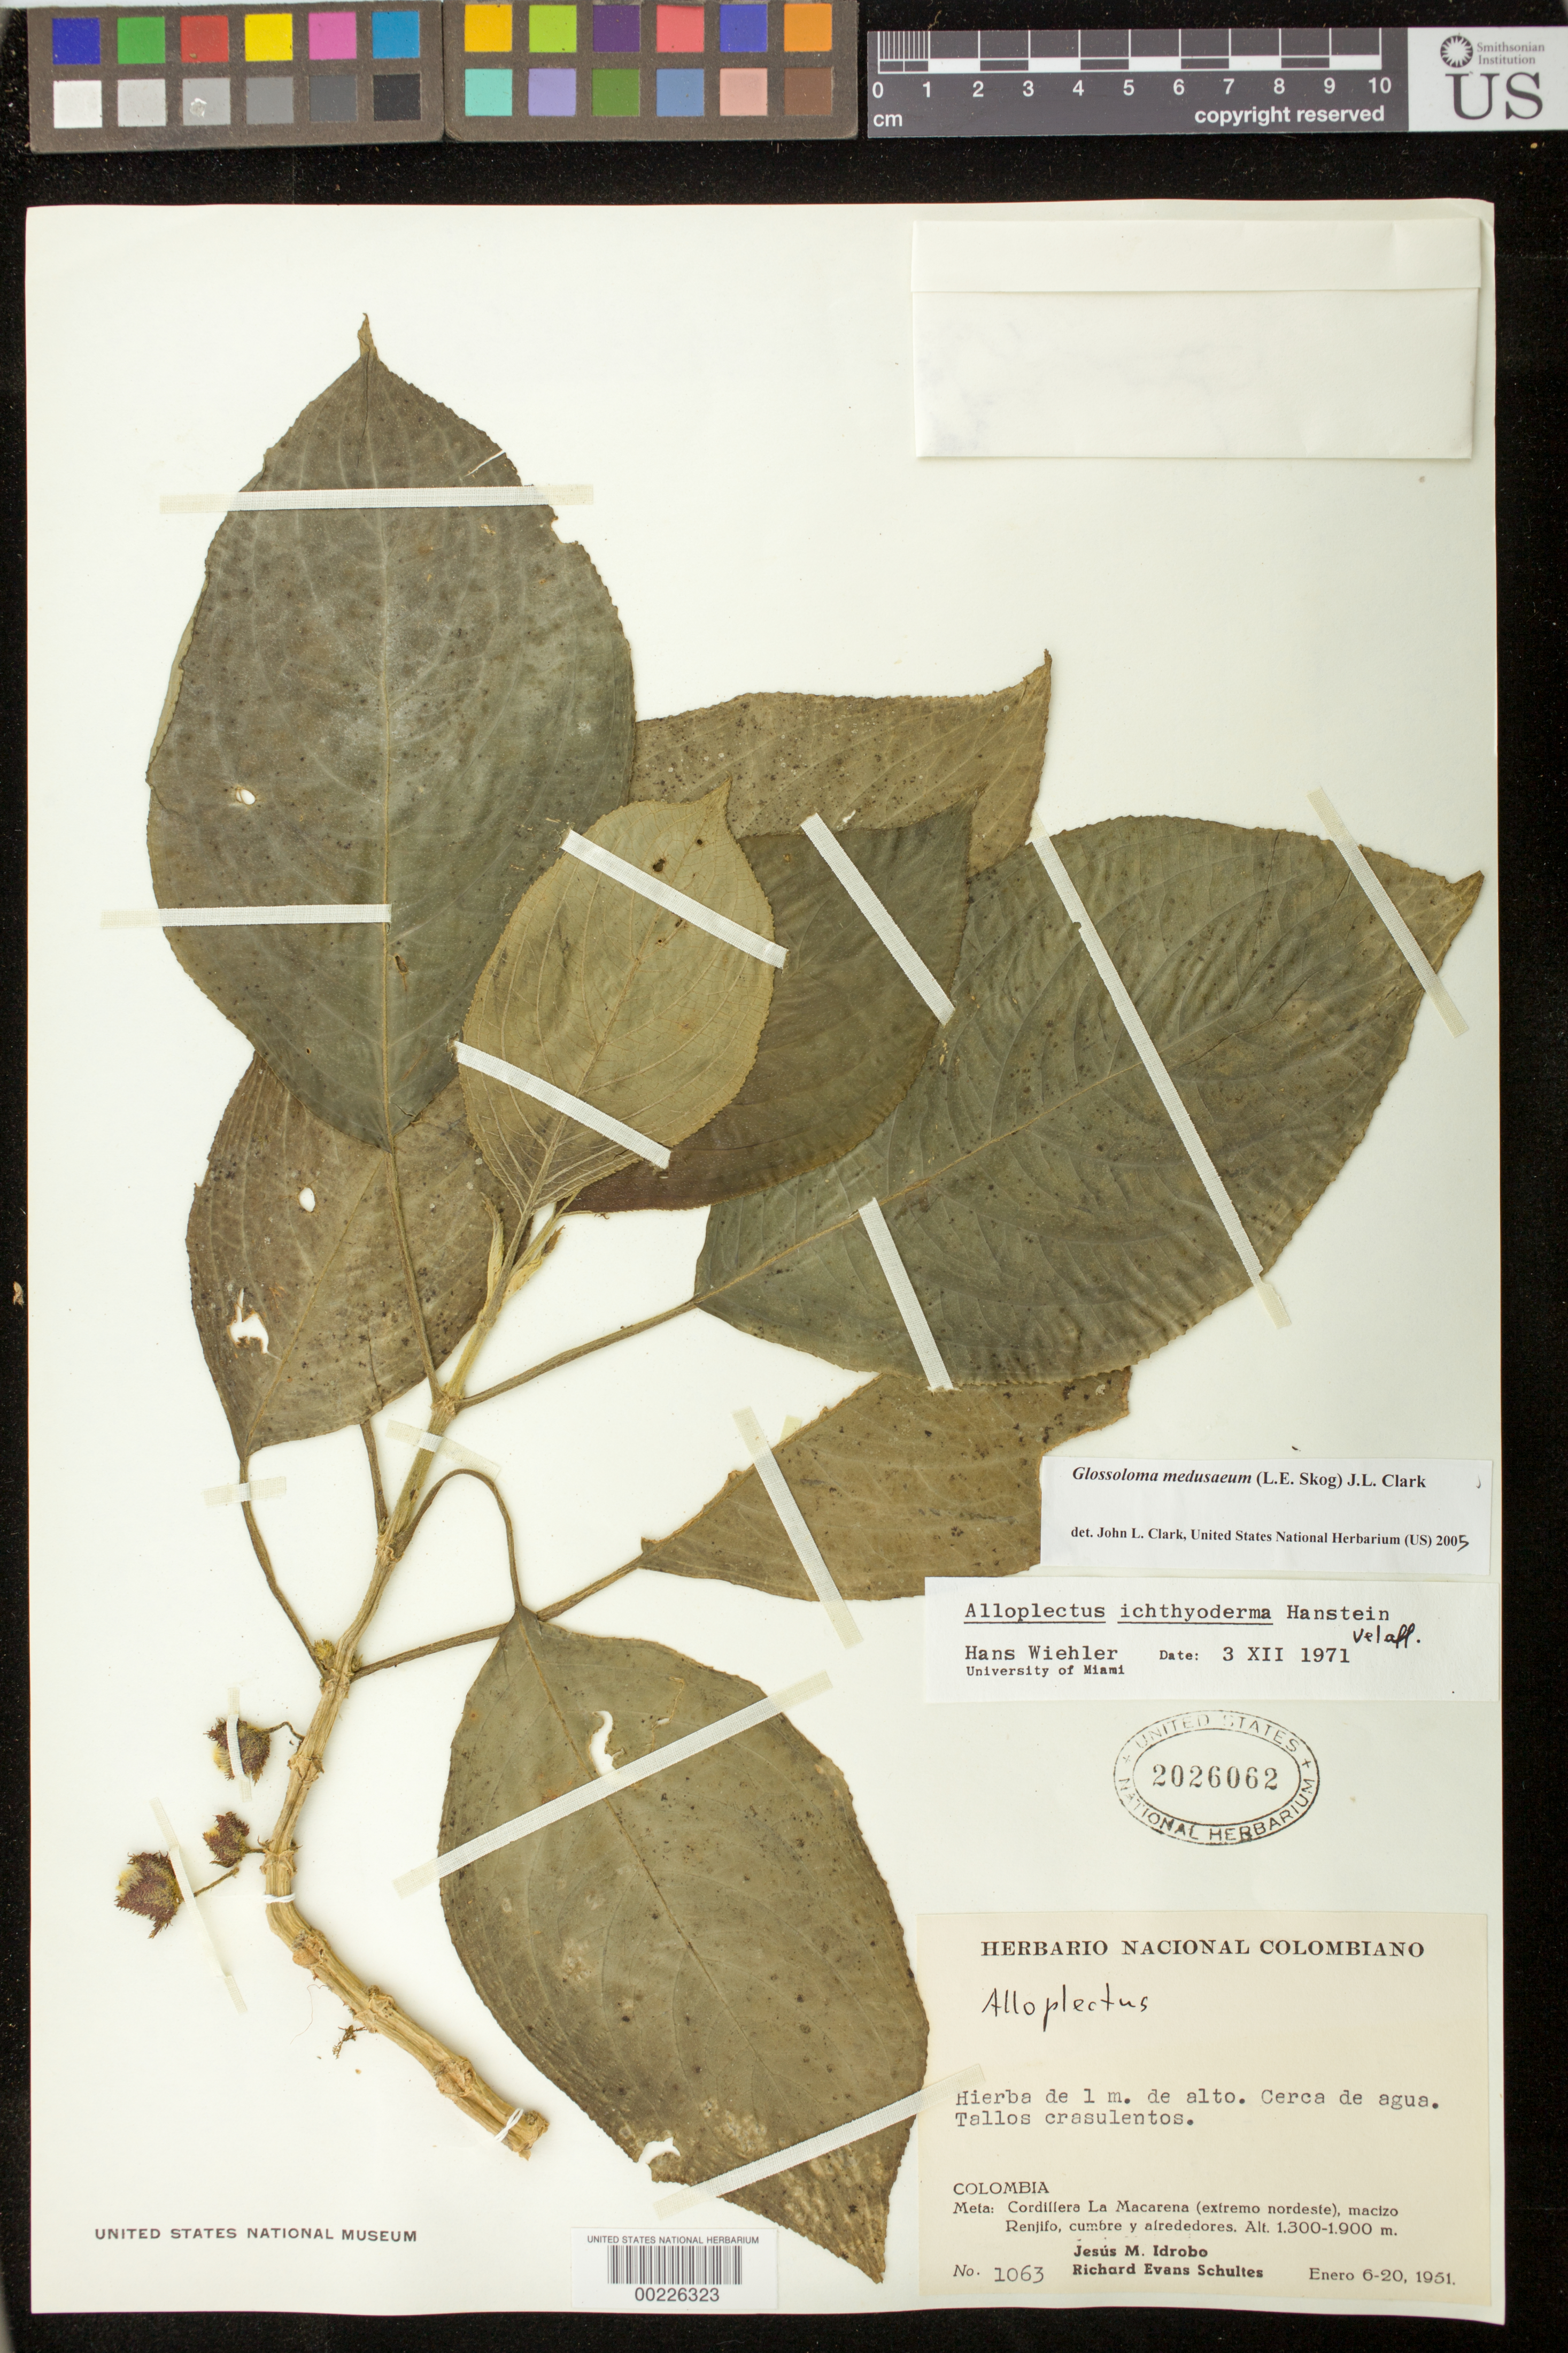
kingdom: Plantae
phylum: Tracheophyta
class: Magnoliopsida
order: Lamiales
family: Gesneriaceae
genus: Glossoloma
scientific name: Glossoloma parvulina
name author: Solano-C. et al.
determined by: Skog, Laurence E.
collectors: J. M. Idrobo & R. E. Schultes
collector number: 1063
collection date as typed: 6-20 Jan 1951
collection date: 1951-01-06/1951-01-20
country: Colombia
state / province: Meta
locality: Cordillera La Macarena (extremo nordeste), macizo Renijifo, cumbre y alrededores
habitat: near water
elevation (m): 1300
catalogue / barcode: US 2026062